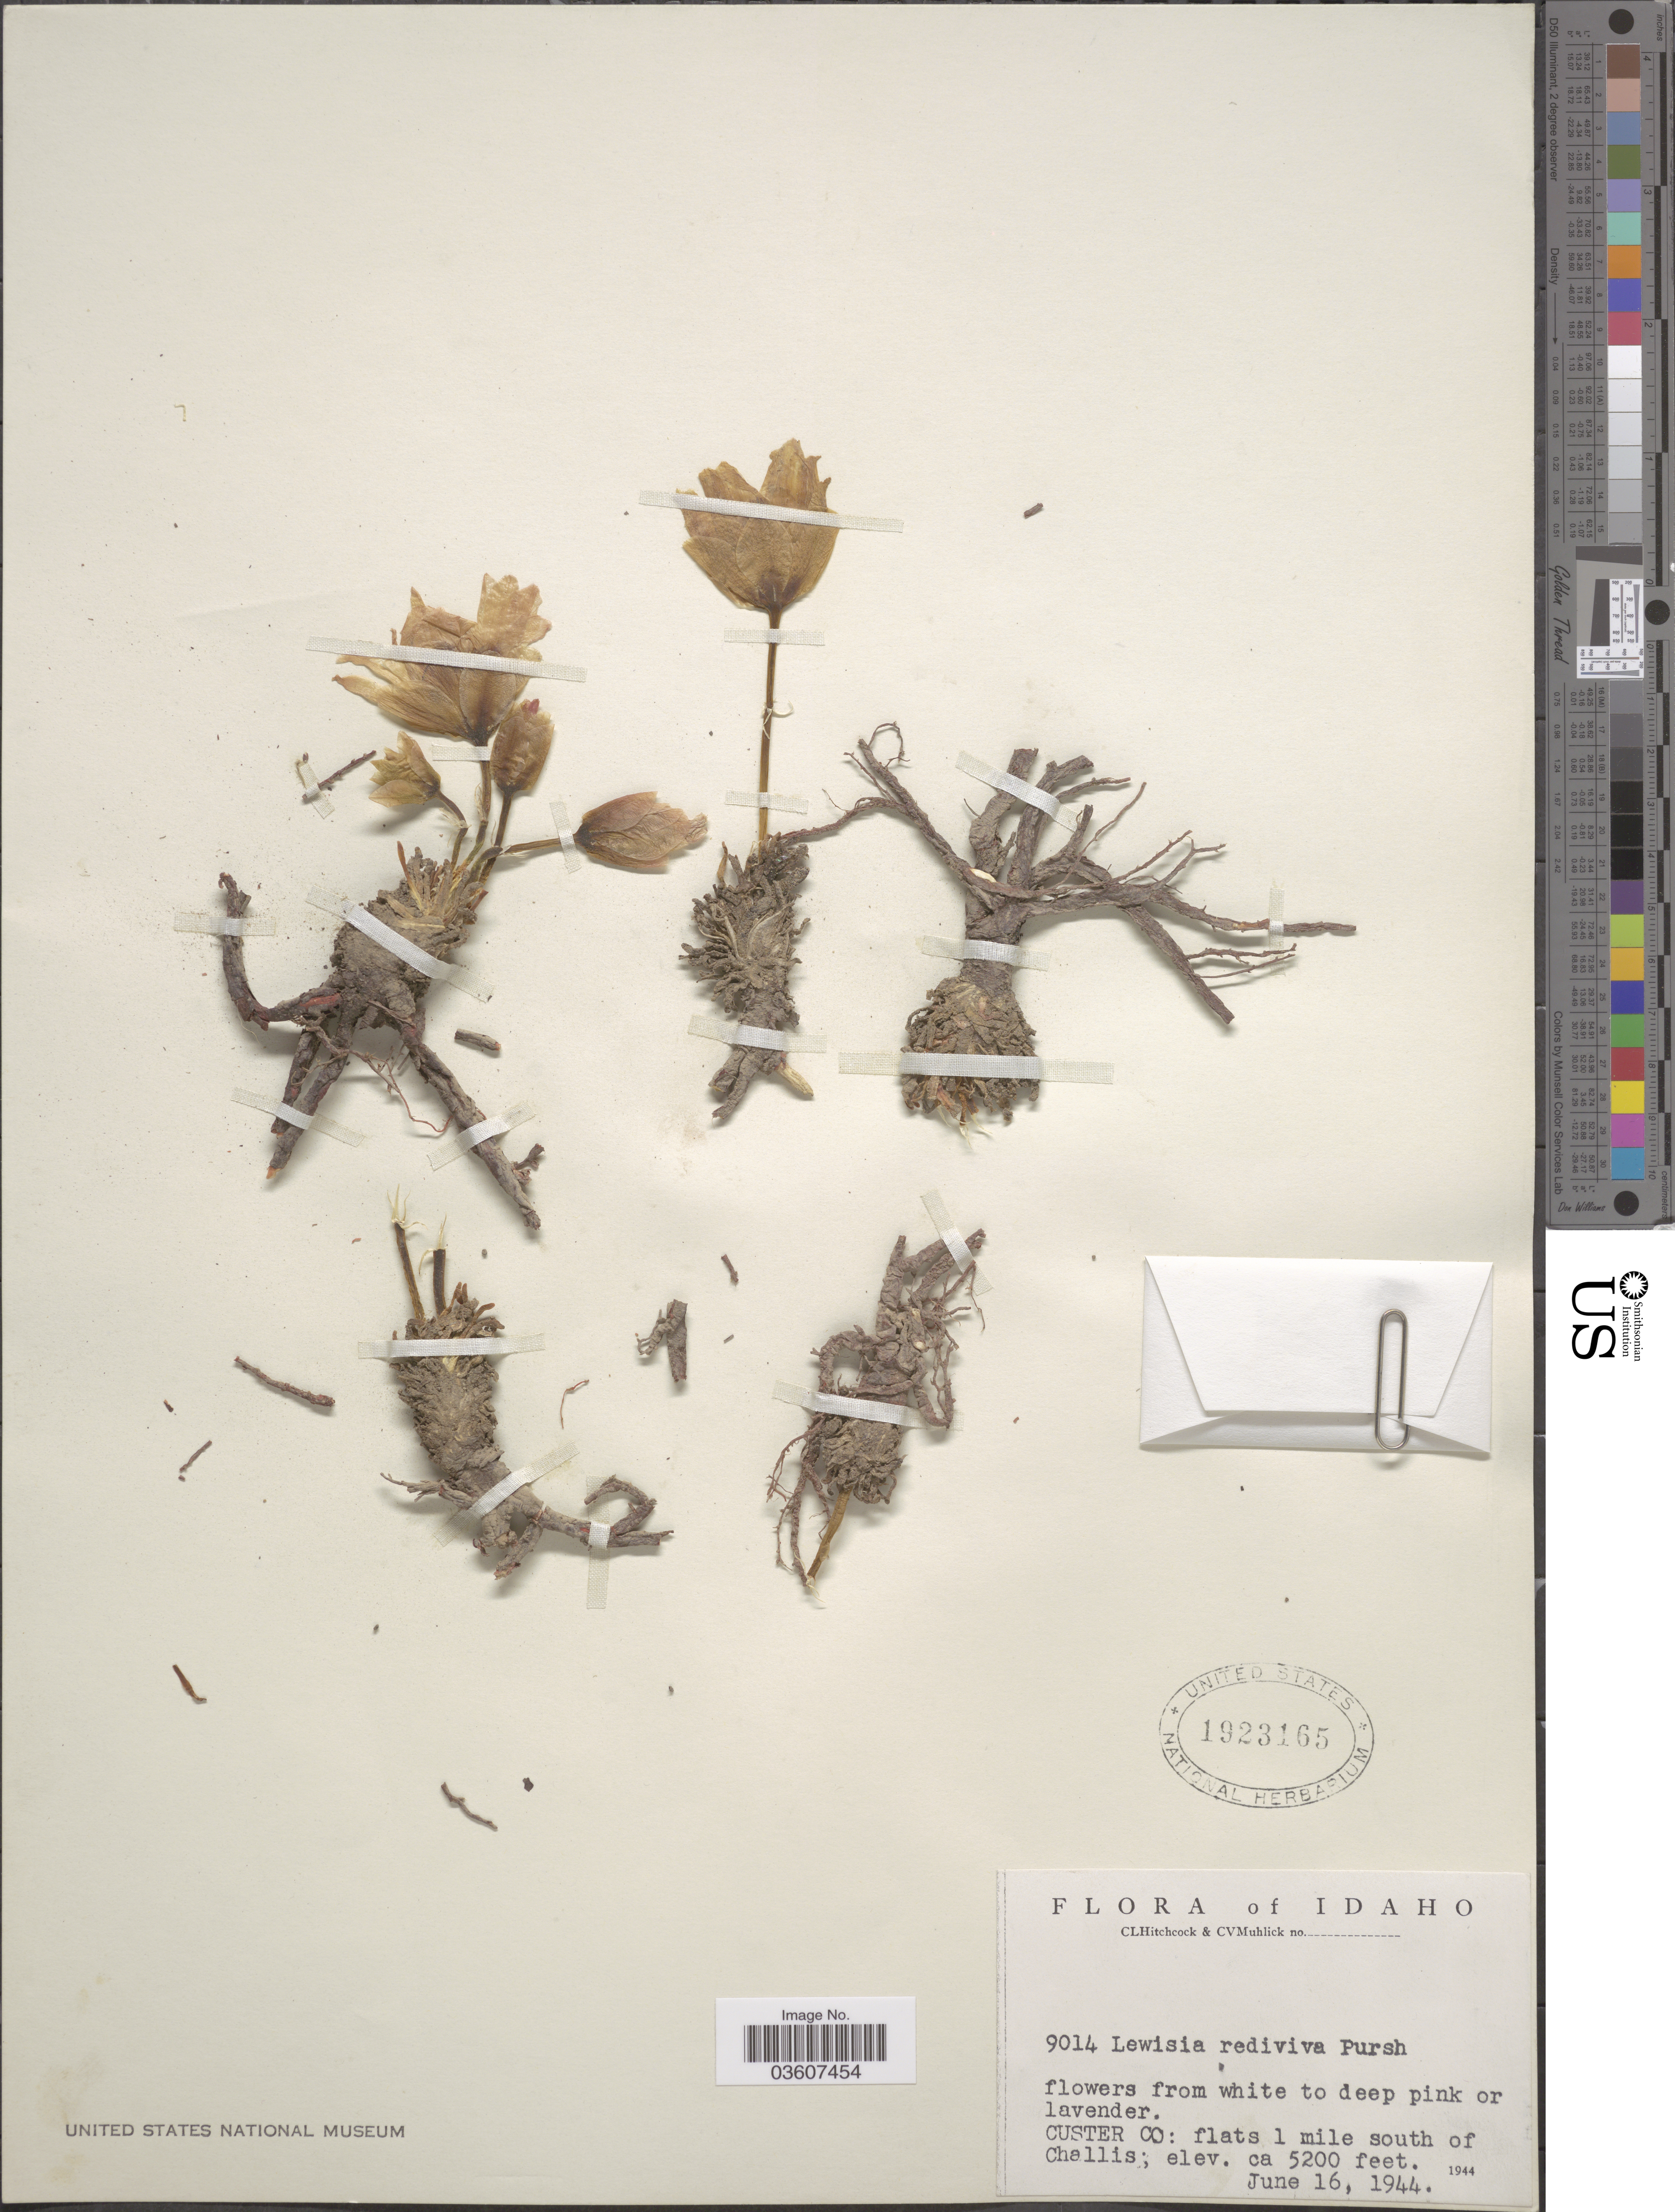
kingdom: Plantae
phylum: Tracheophyta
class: Magnoliopsida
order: Caryophyllales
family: Montiaceae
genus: Lewisia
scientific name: Lewisia rediviva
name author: Pursh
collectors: C. L. Hitchcock & C. V. Muhlick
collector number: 9014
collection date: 1944-06-16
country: United States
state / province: Idaho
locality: Custer Co: flats 1 mile south of Challis.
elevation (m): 1585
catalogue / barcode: US 1923165